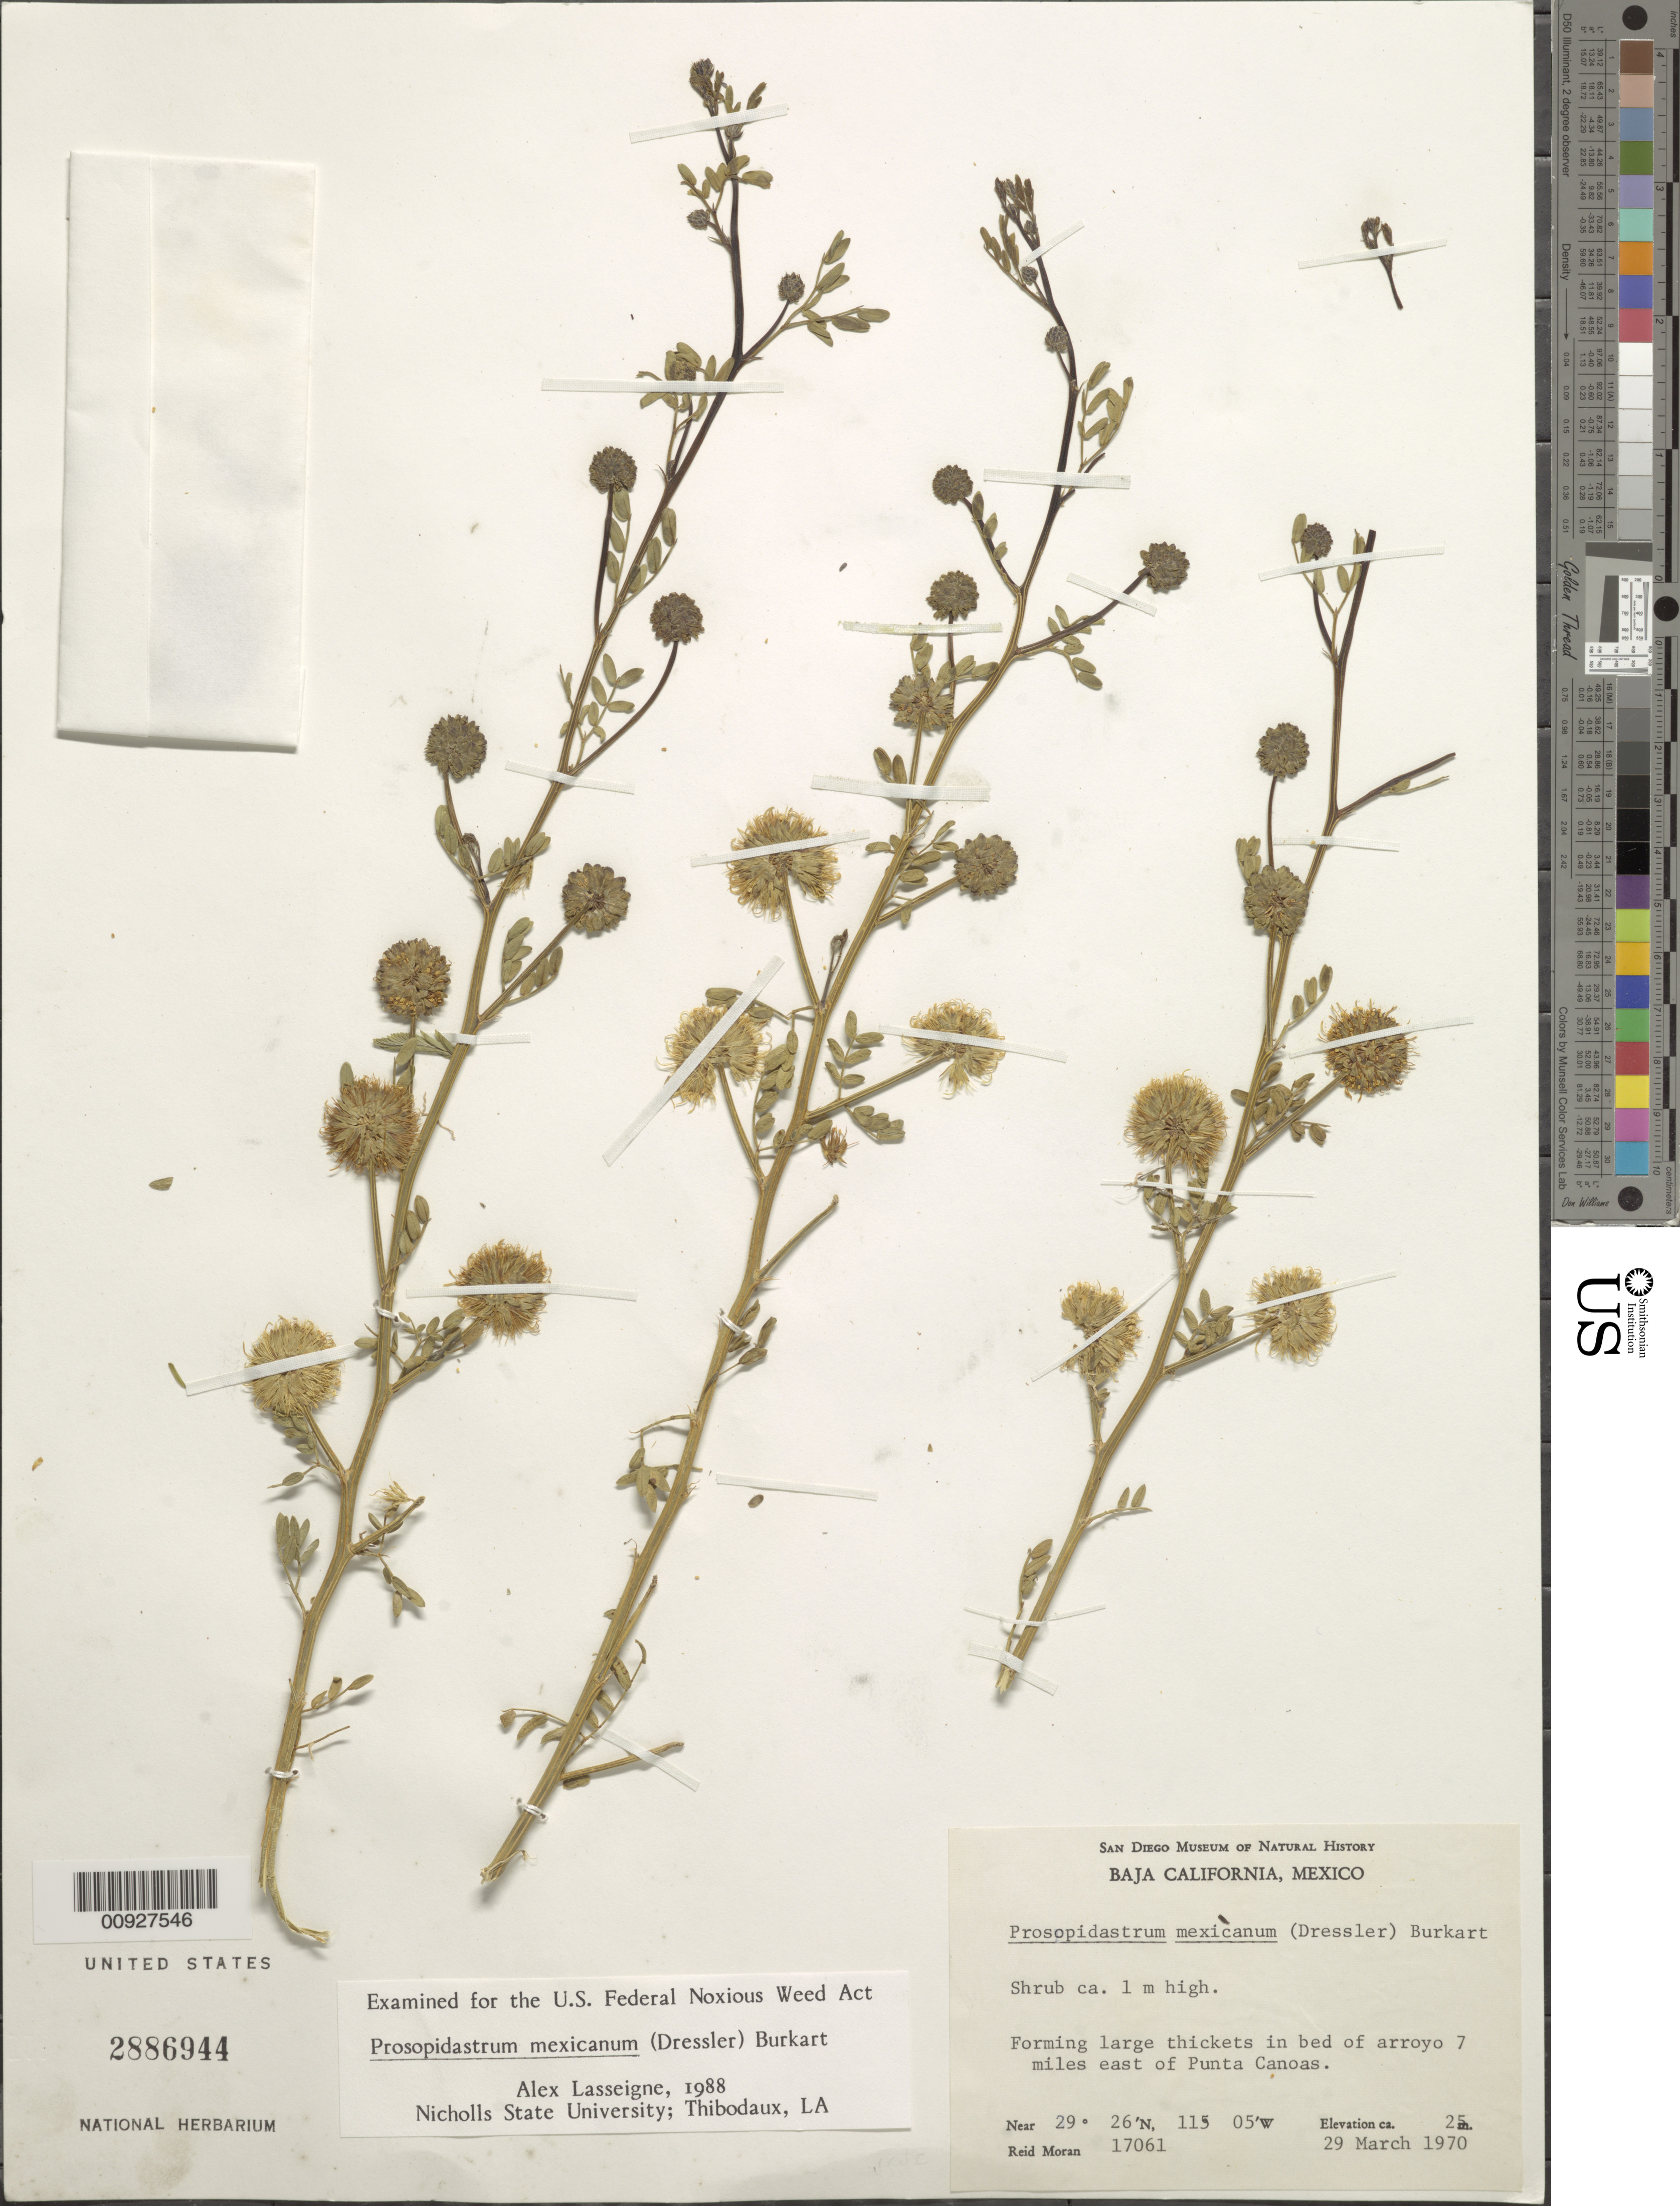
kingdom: Plantae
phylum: Tracheophyta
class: Magnoliopsida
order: Fabales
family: Fabaceae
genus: Prosopidastrum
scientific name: Prosopidastrum mexicanum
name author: (Dressler) Burkart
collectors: R. V. Moran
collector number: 17061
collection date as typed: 29 Mar 1970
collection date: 1970-03-29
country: Mexico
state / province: Baja California Norte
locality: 7 miles east of Punta Canoas. Baja California.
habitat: Forming large thickets in bed of arroyo.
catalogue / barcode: US 2886944